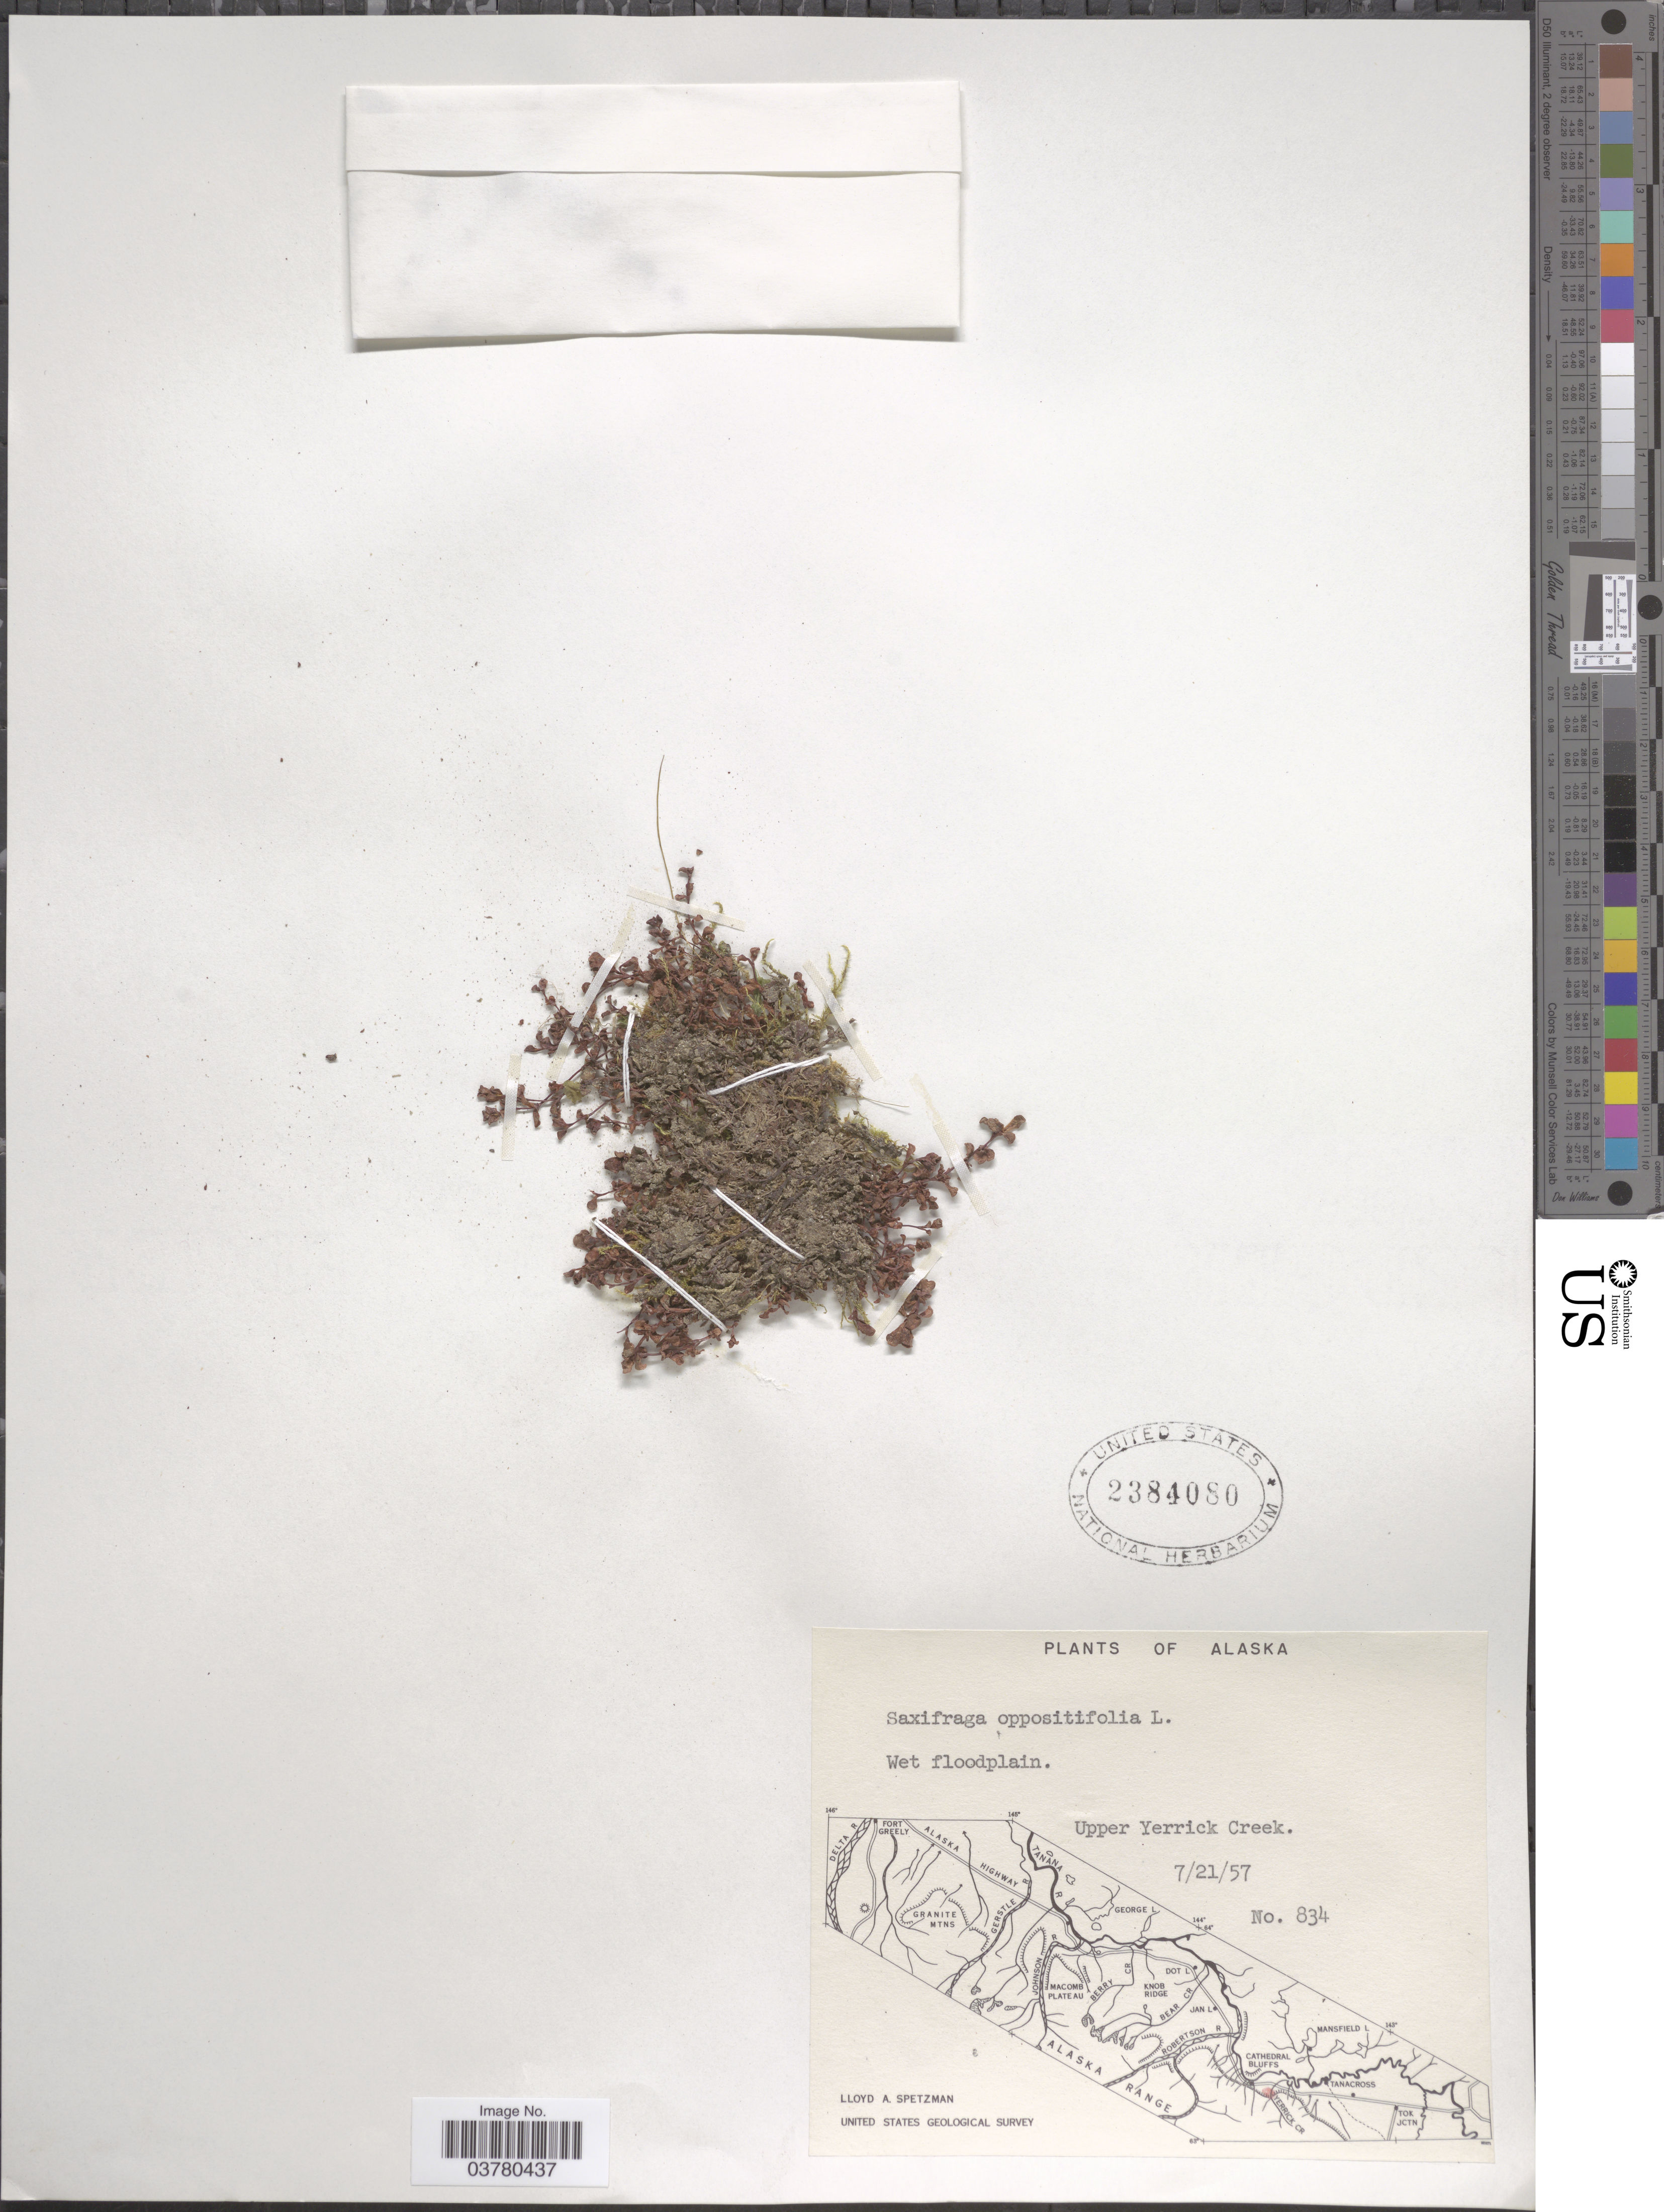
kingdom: Plantae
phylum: Tracheophyta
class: Magnoliopsida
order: Saxifragales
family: Saxifragaceae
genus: Saxifraga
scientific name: Saxifraga oppositifolia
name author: L.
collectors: L. Spetzman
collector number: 834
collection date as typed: Transcribed d/m/y: 21/7/57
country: United States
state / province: Alaska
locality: Upper Yerrick Creek. United States Geological Survey.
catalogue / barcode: US 2384080